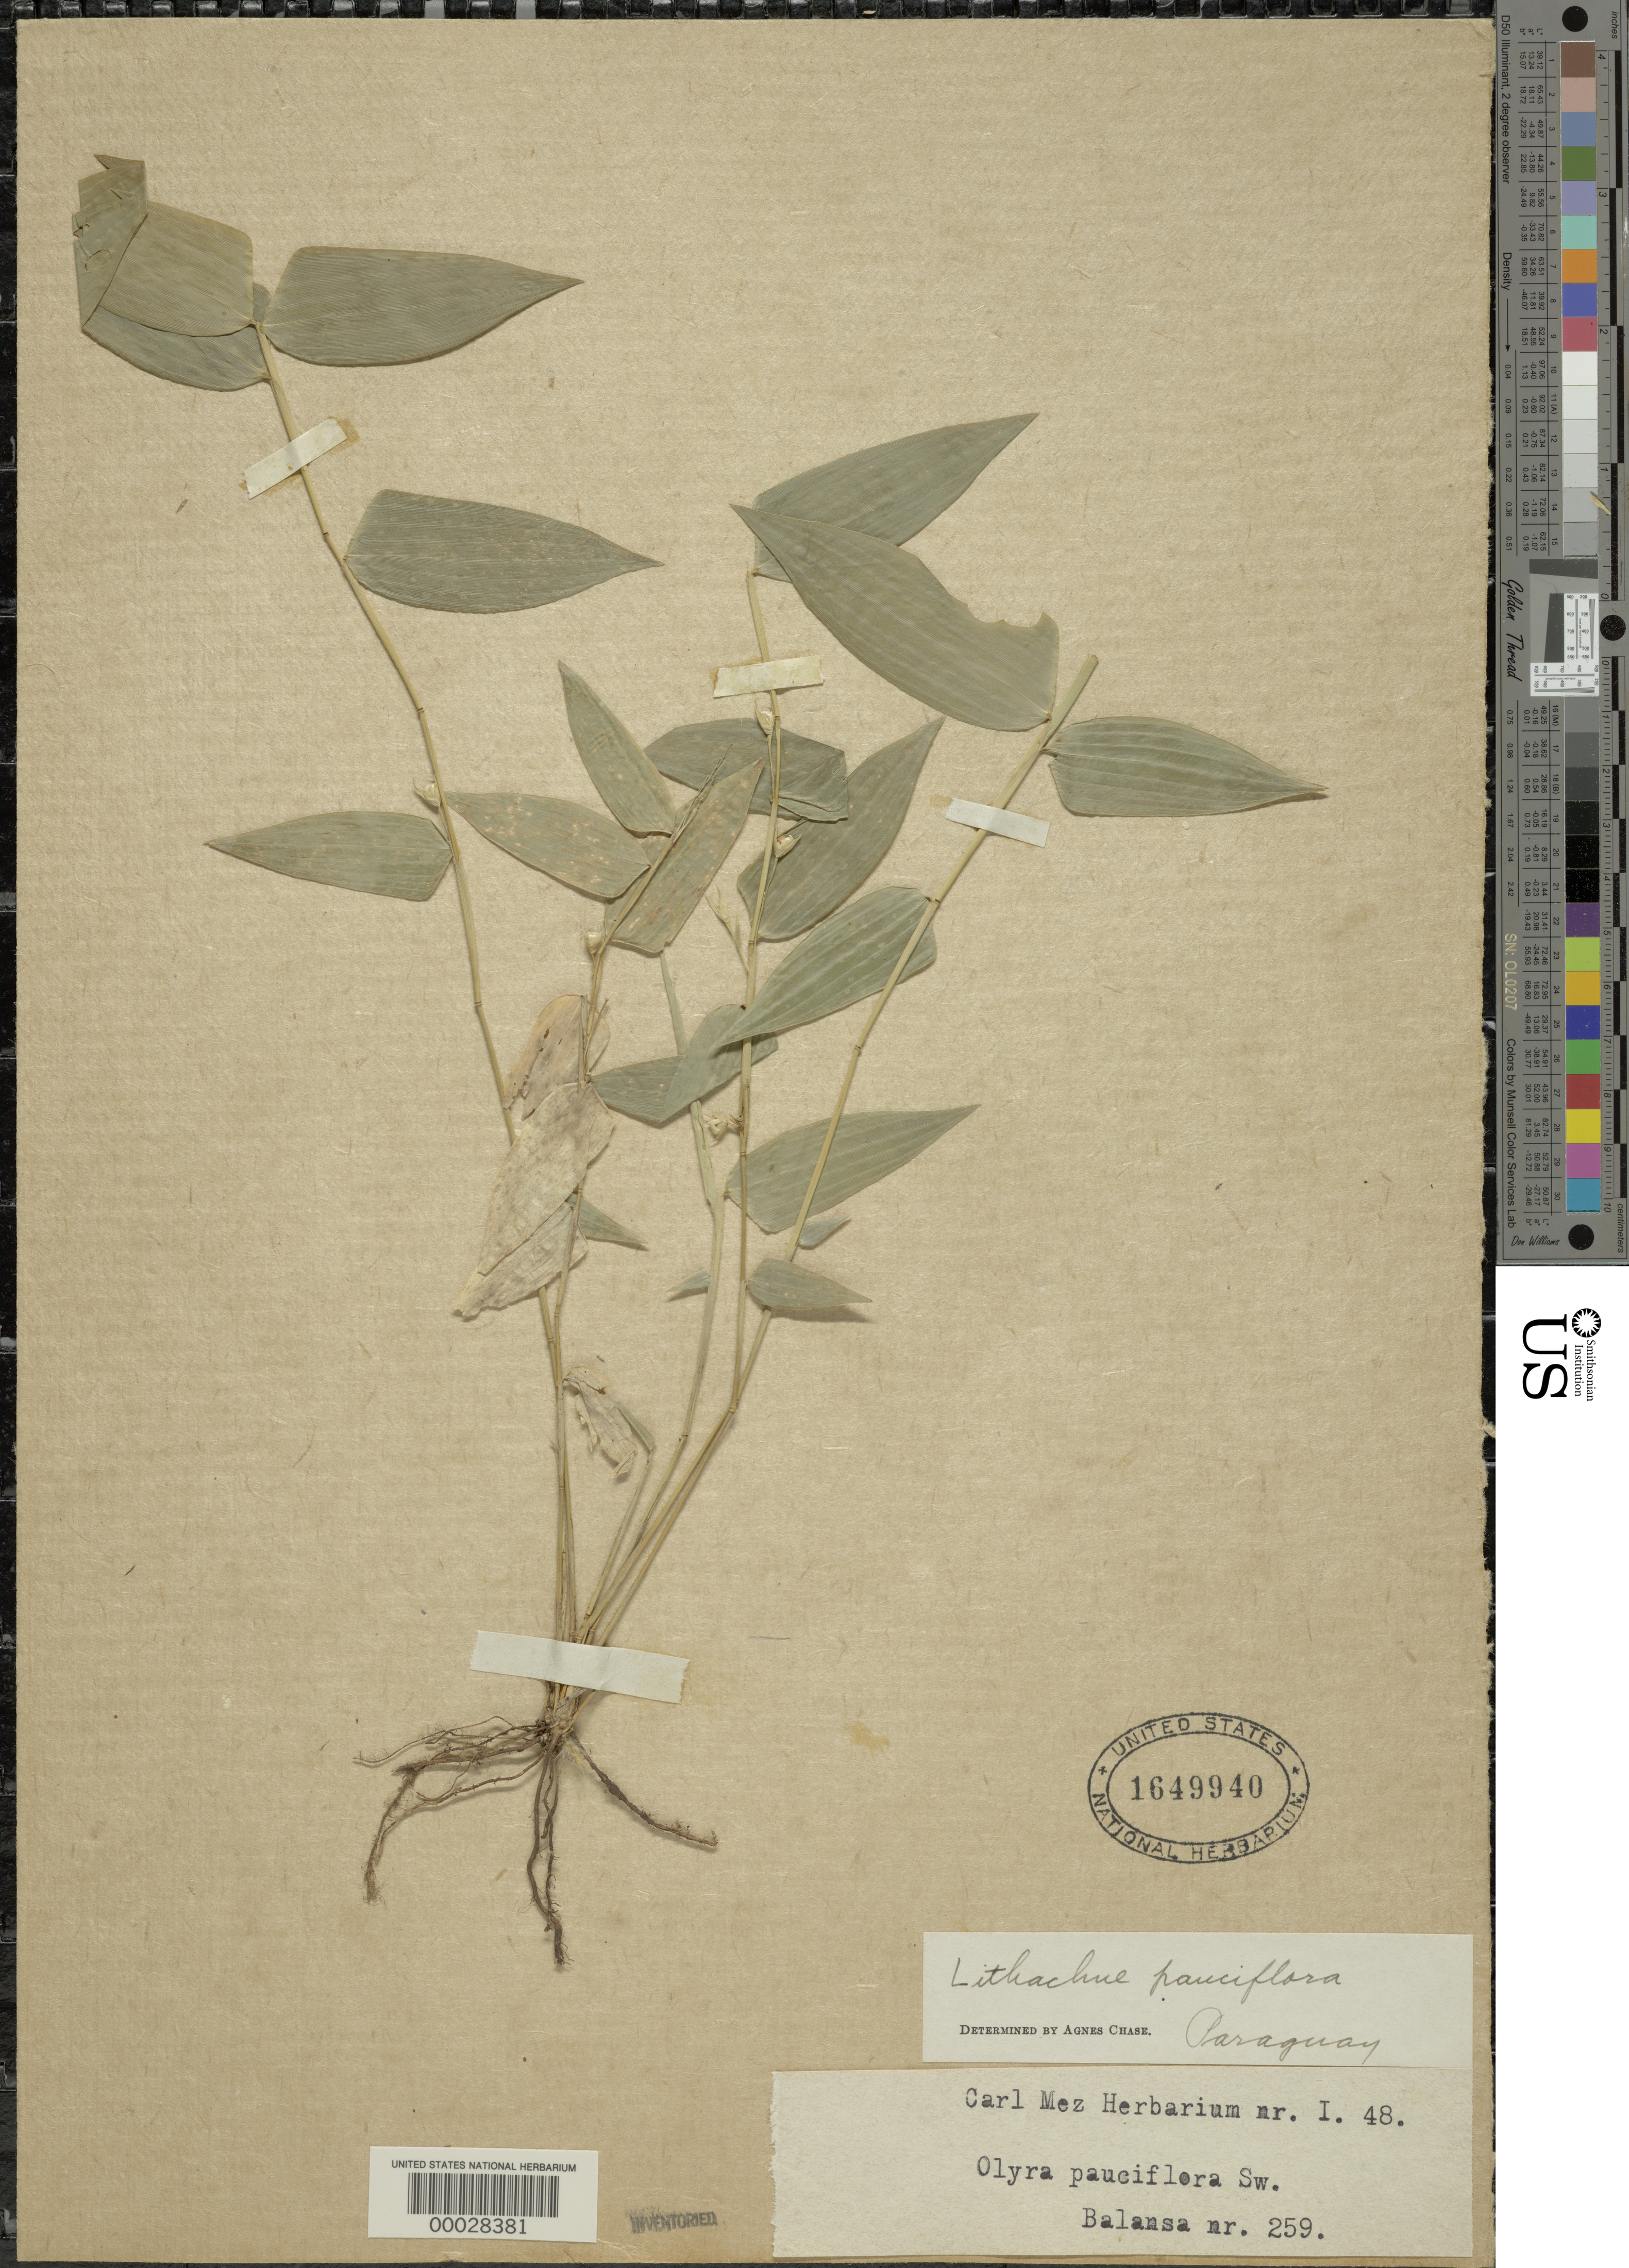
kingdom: Plantae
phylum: Tracheophyta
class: Liliopsida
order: Poales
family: Poaceae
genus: Lithachne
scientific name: Lithachne pauciflora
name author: (Sw.) P. Beauv.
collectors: B. Balansa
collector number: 259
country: Paraguay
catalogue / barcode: US 1649940